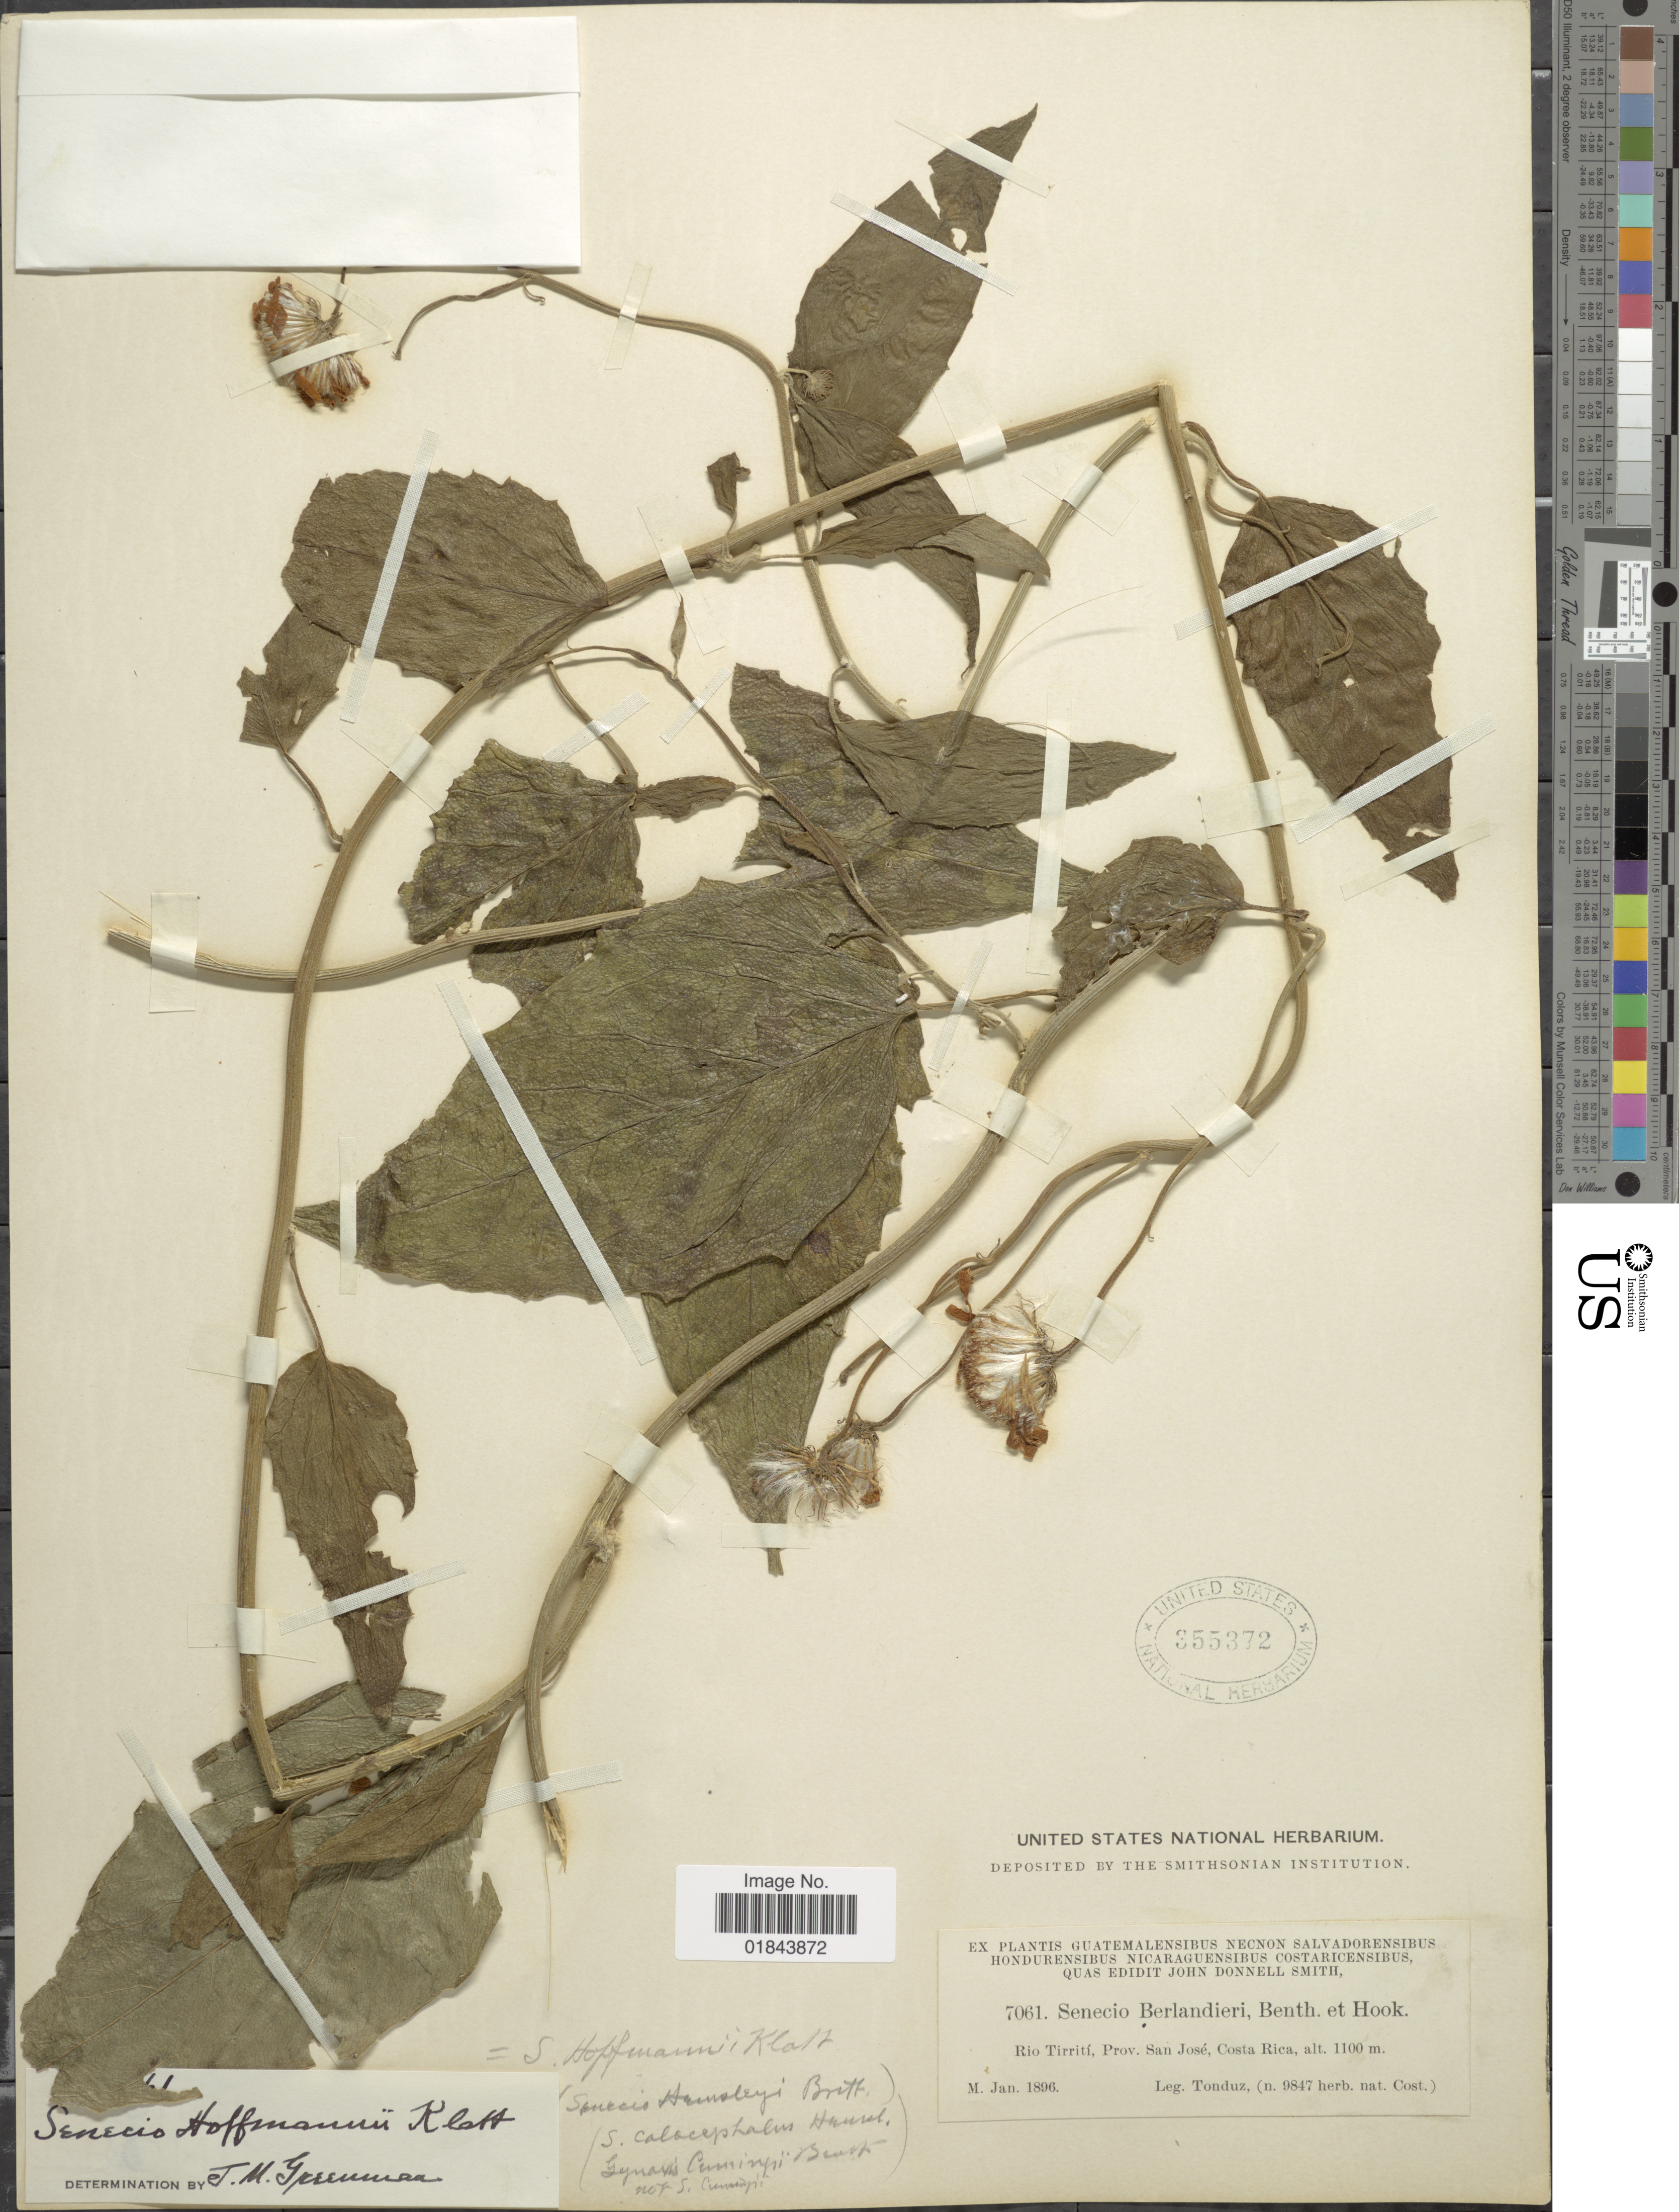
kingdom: Plantae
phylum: Tracheophyta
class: Magnoliopsida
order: Asterales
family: Asteraceae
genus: Pseudogynoxys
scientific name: Pseudogynoxys cummingii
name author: (Benth.) H. Rob. & Cuatrec.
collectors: A. Tonduz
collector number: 7061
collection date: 1896-01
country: Costa Rica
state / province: San José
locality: Rio Tirrití, Prov. San José, Costa Rica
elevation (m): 1100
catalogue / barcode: US 355372